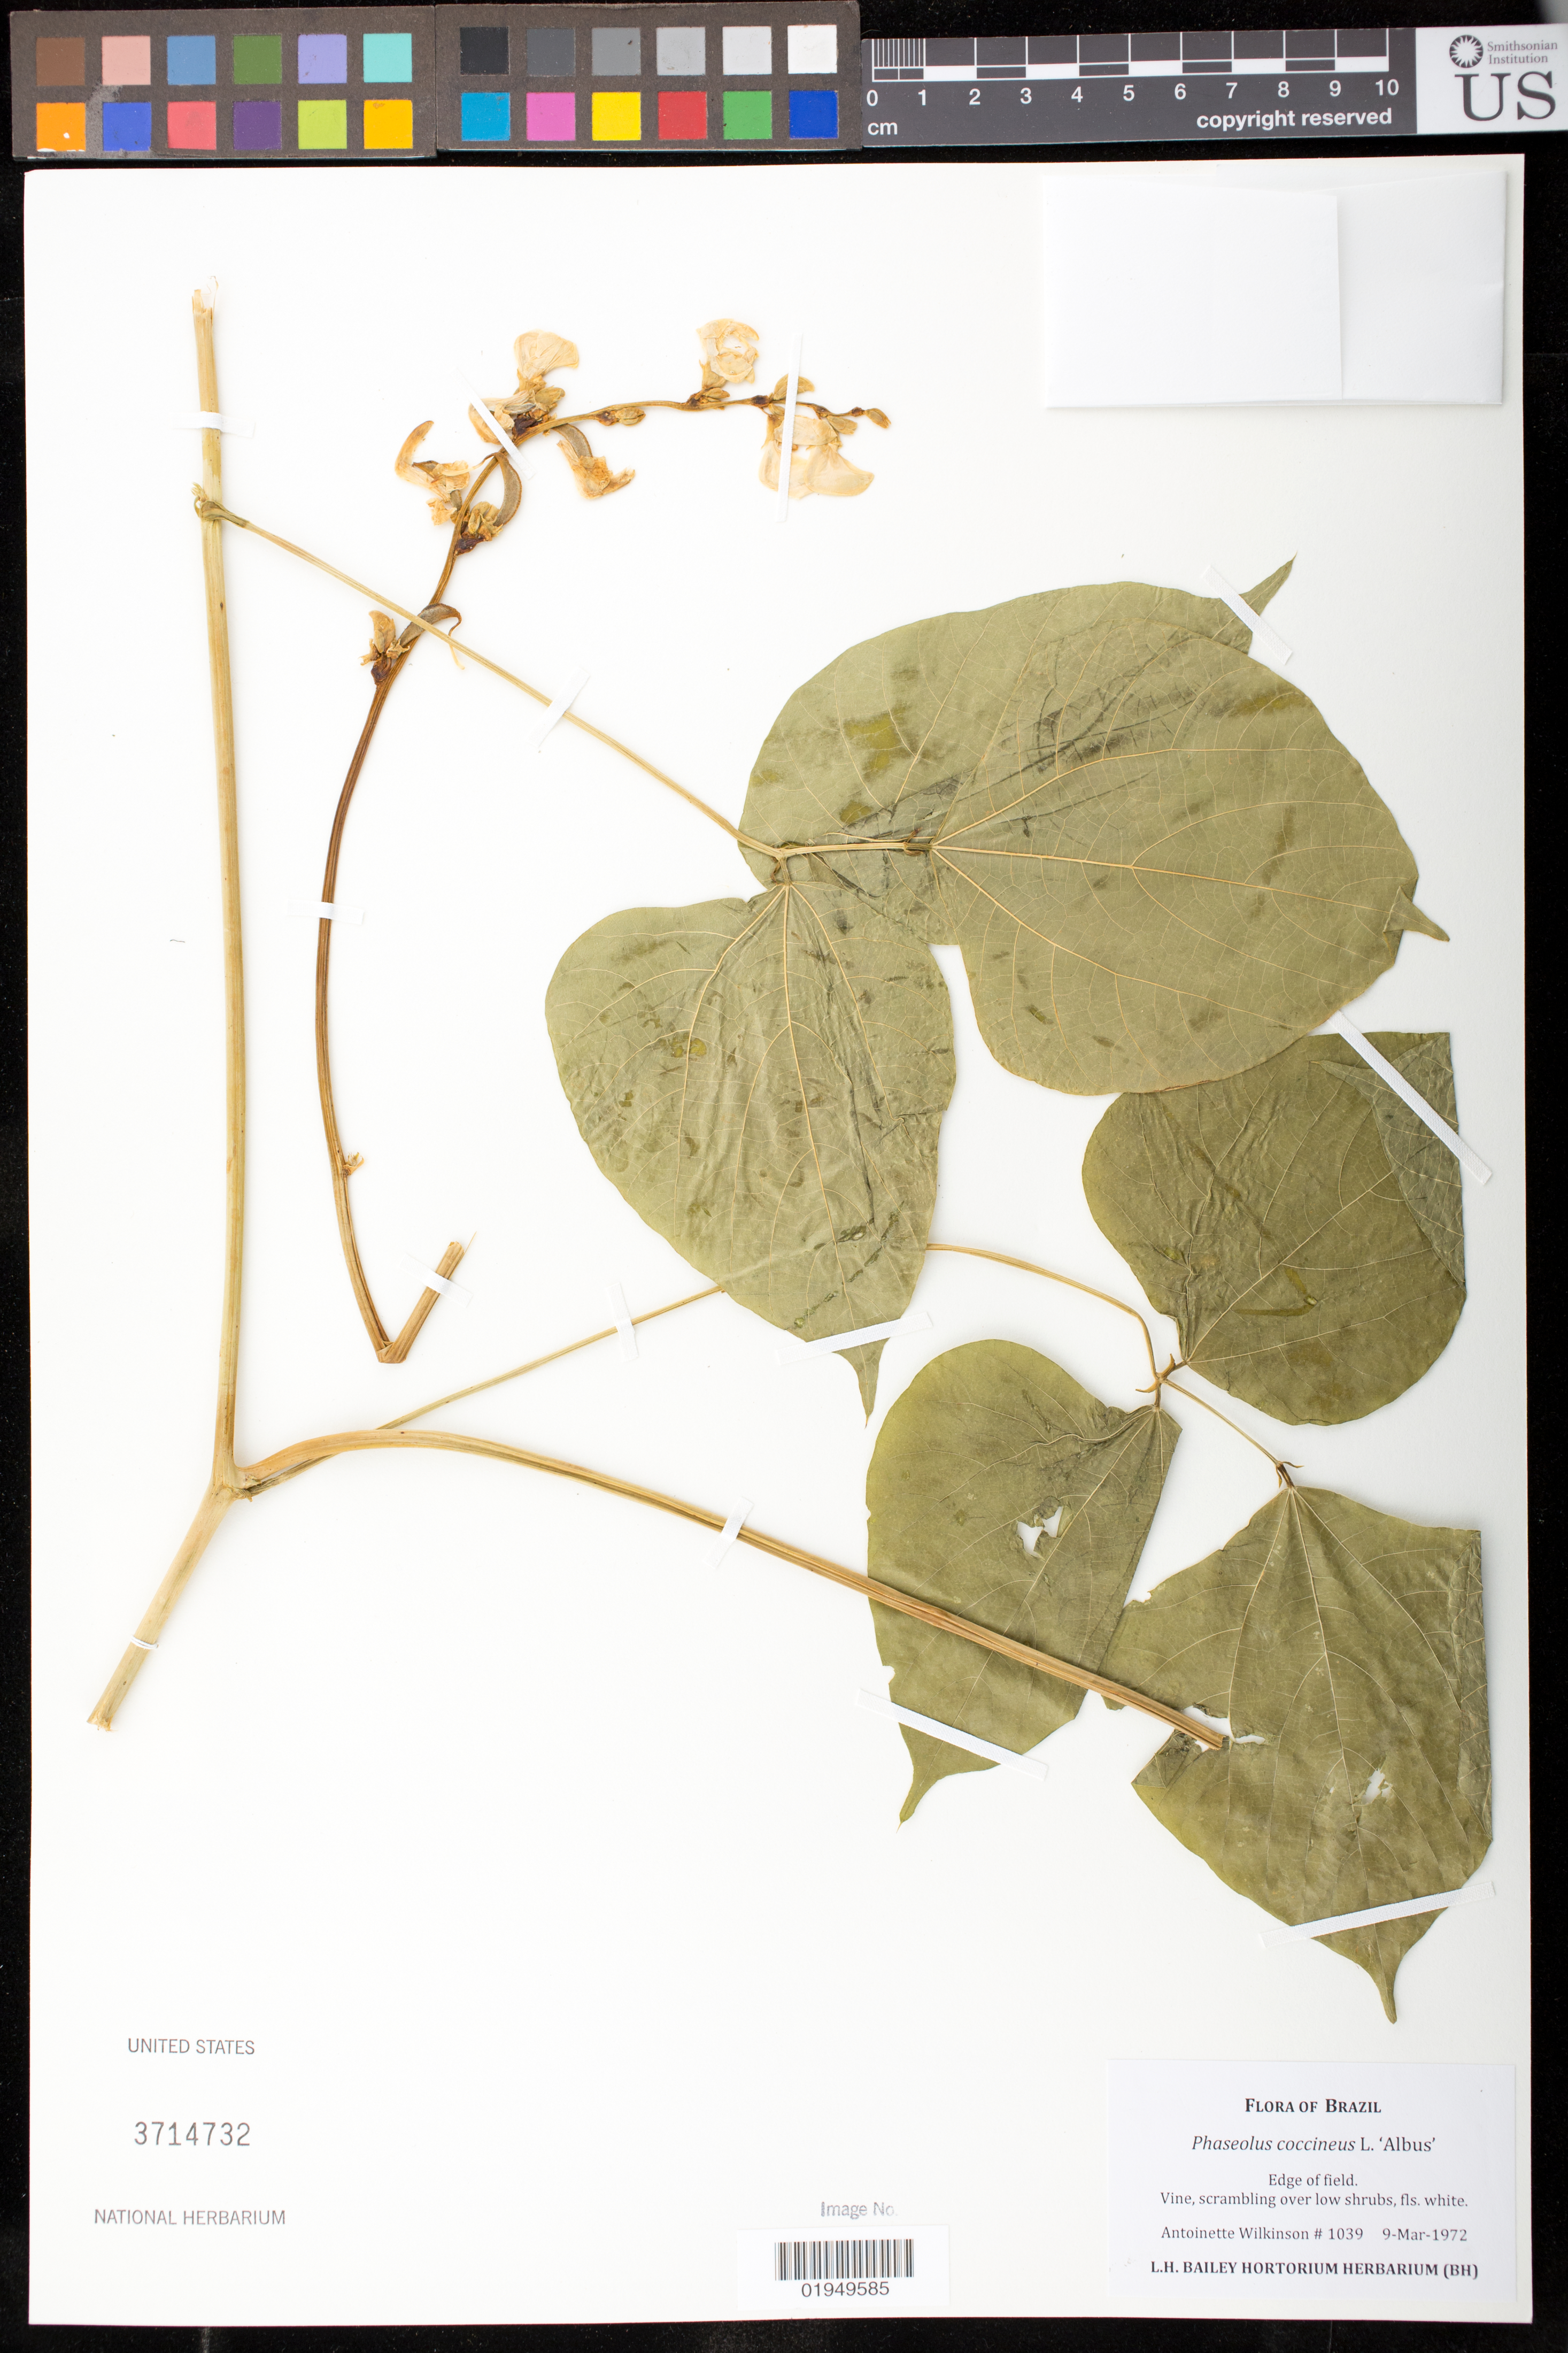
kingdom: Plantae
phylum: Tracheophyta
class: Magnoliopsida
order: Fabales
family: Fabaceae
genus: Phaseolus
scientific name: Phaseolus coccineus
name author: L.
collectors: A. Wilkinson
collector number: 1039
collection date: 1972-03-09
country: Brazil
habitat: Edge of field.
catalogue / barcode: US 3714732